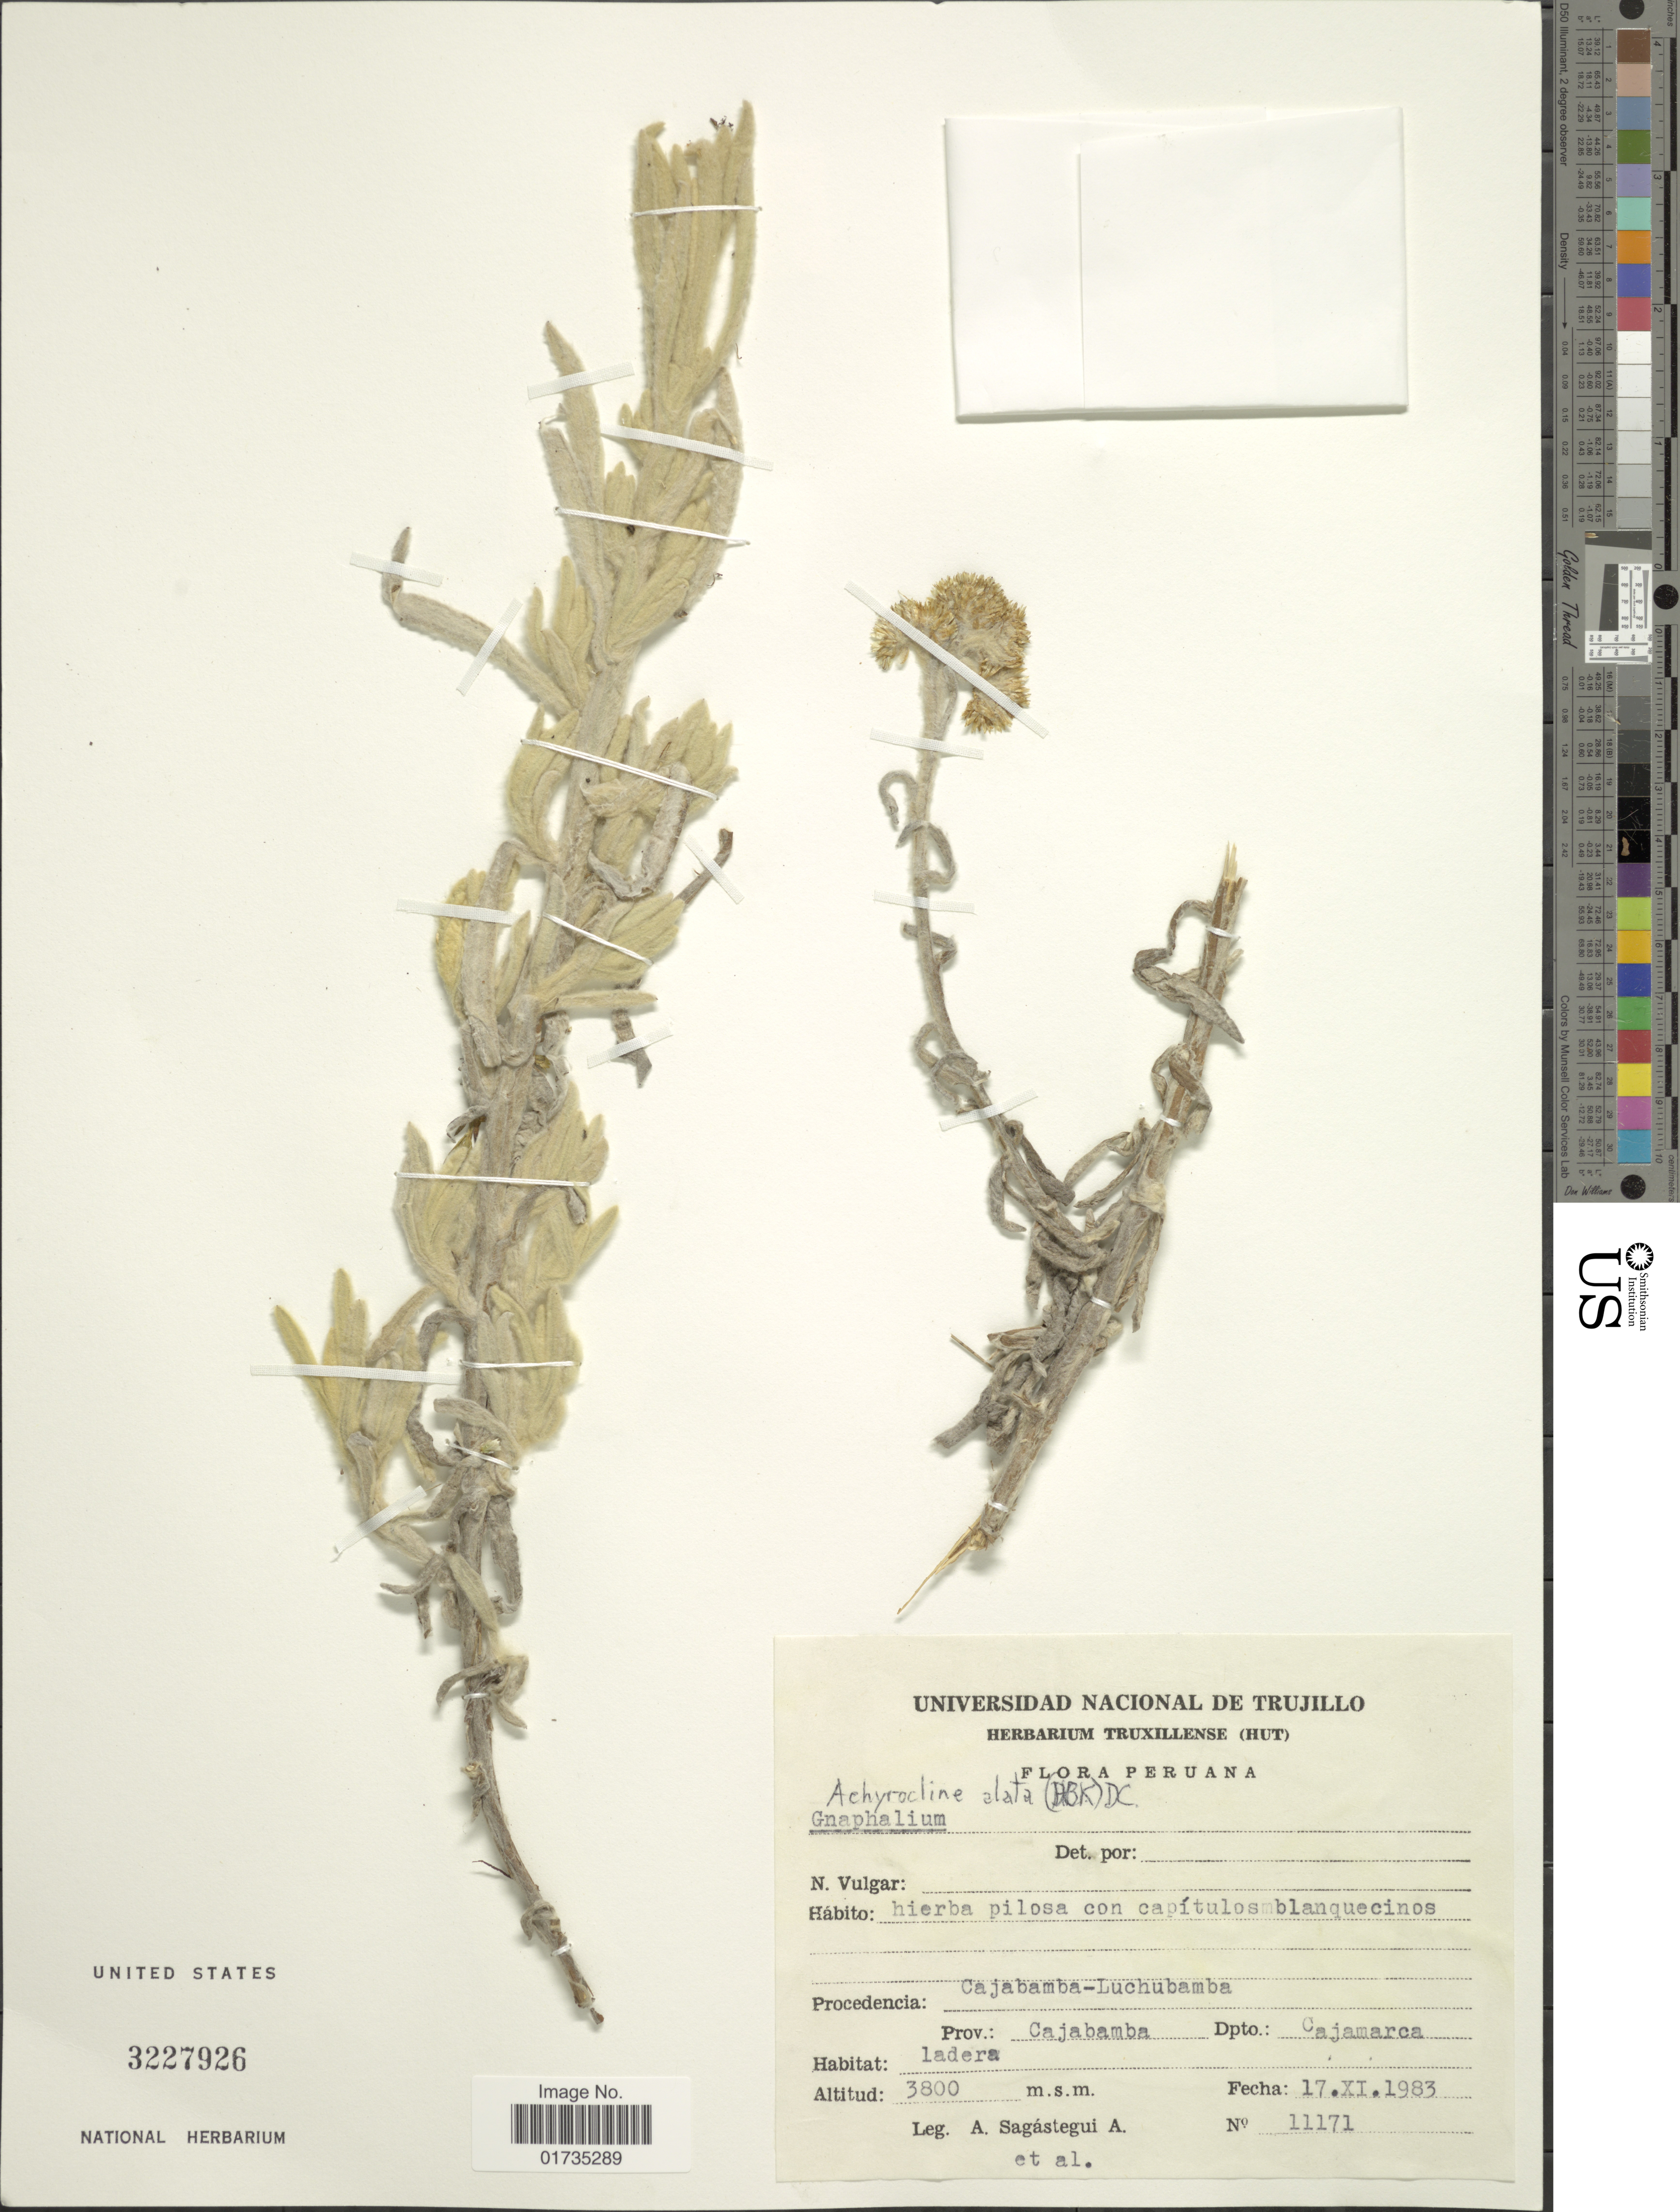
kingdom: Plantae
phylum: Tracheophyta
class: Magnoliopsida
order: Asterales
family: Asteraceae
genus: Achyrocline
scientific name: Achyrocline alata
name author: (Kunth) DC.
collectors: A. Sagástegui A. & et al.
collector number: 11171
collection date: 1983-11-17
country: Peru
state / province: Cajamarca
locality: Procedencia: Cajabamba-Luchubamba. Prov.: Cajabamba. Dpto.: Cajamarca.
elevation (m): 3800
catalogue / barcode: US 3227926